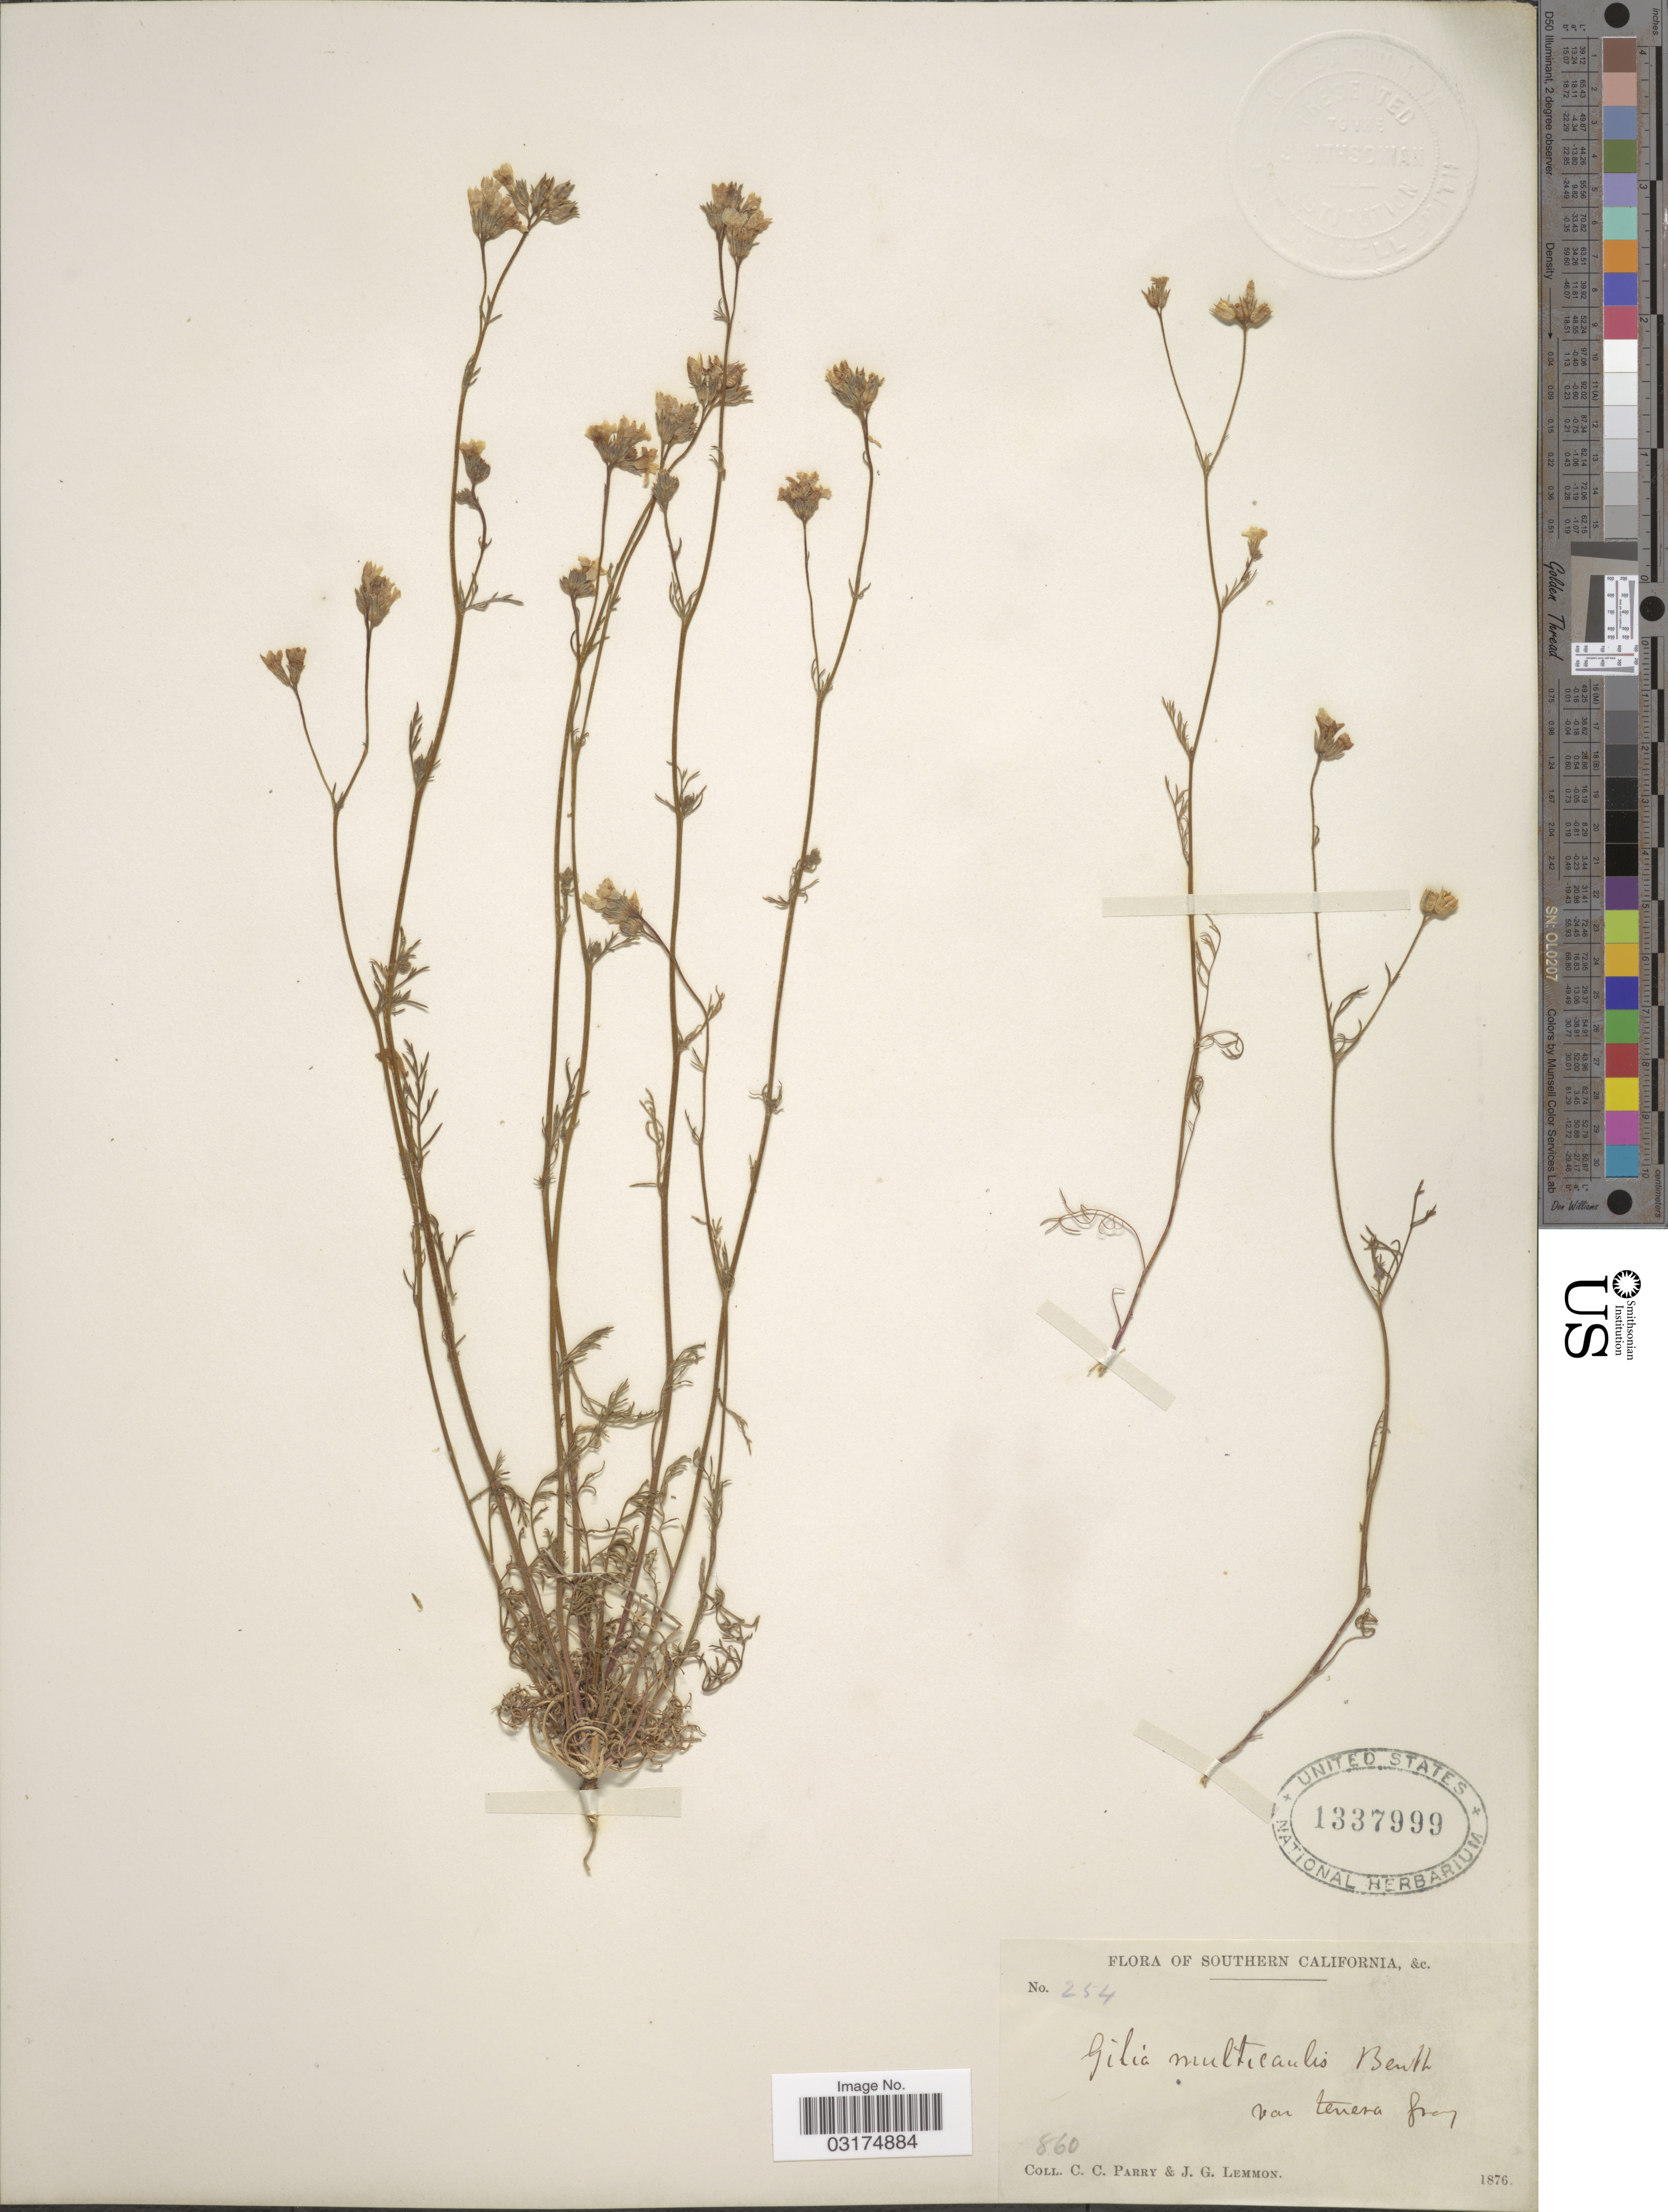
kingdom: Plantae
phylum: Tracheophyta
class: Magnoliopsida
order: Ericales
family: Polemoniaceae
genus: Gilia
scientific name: Gilia angelensis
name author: V.E. Grant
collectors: C. C. Parry & J. Lemmon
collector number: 254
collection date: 1876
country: United States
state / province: California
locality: Southern California.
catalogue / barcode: US 1337999